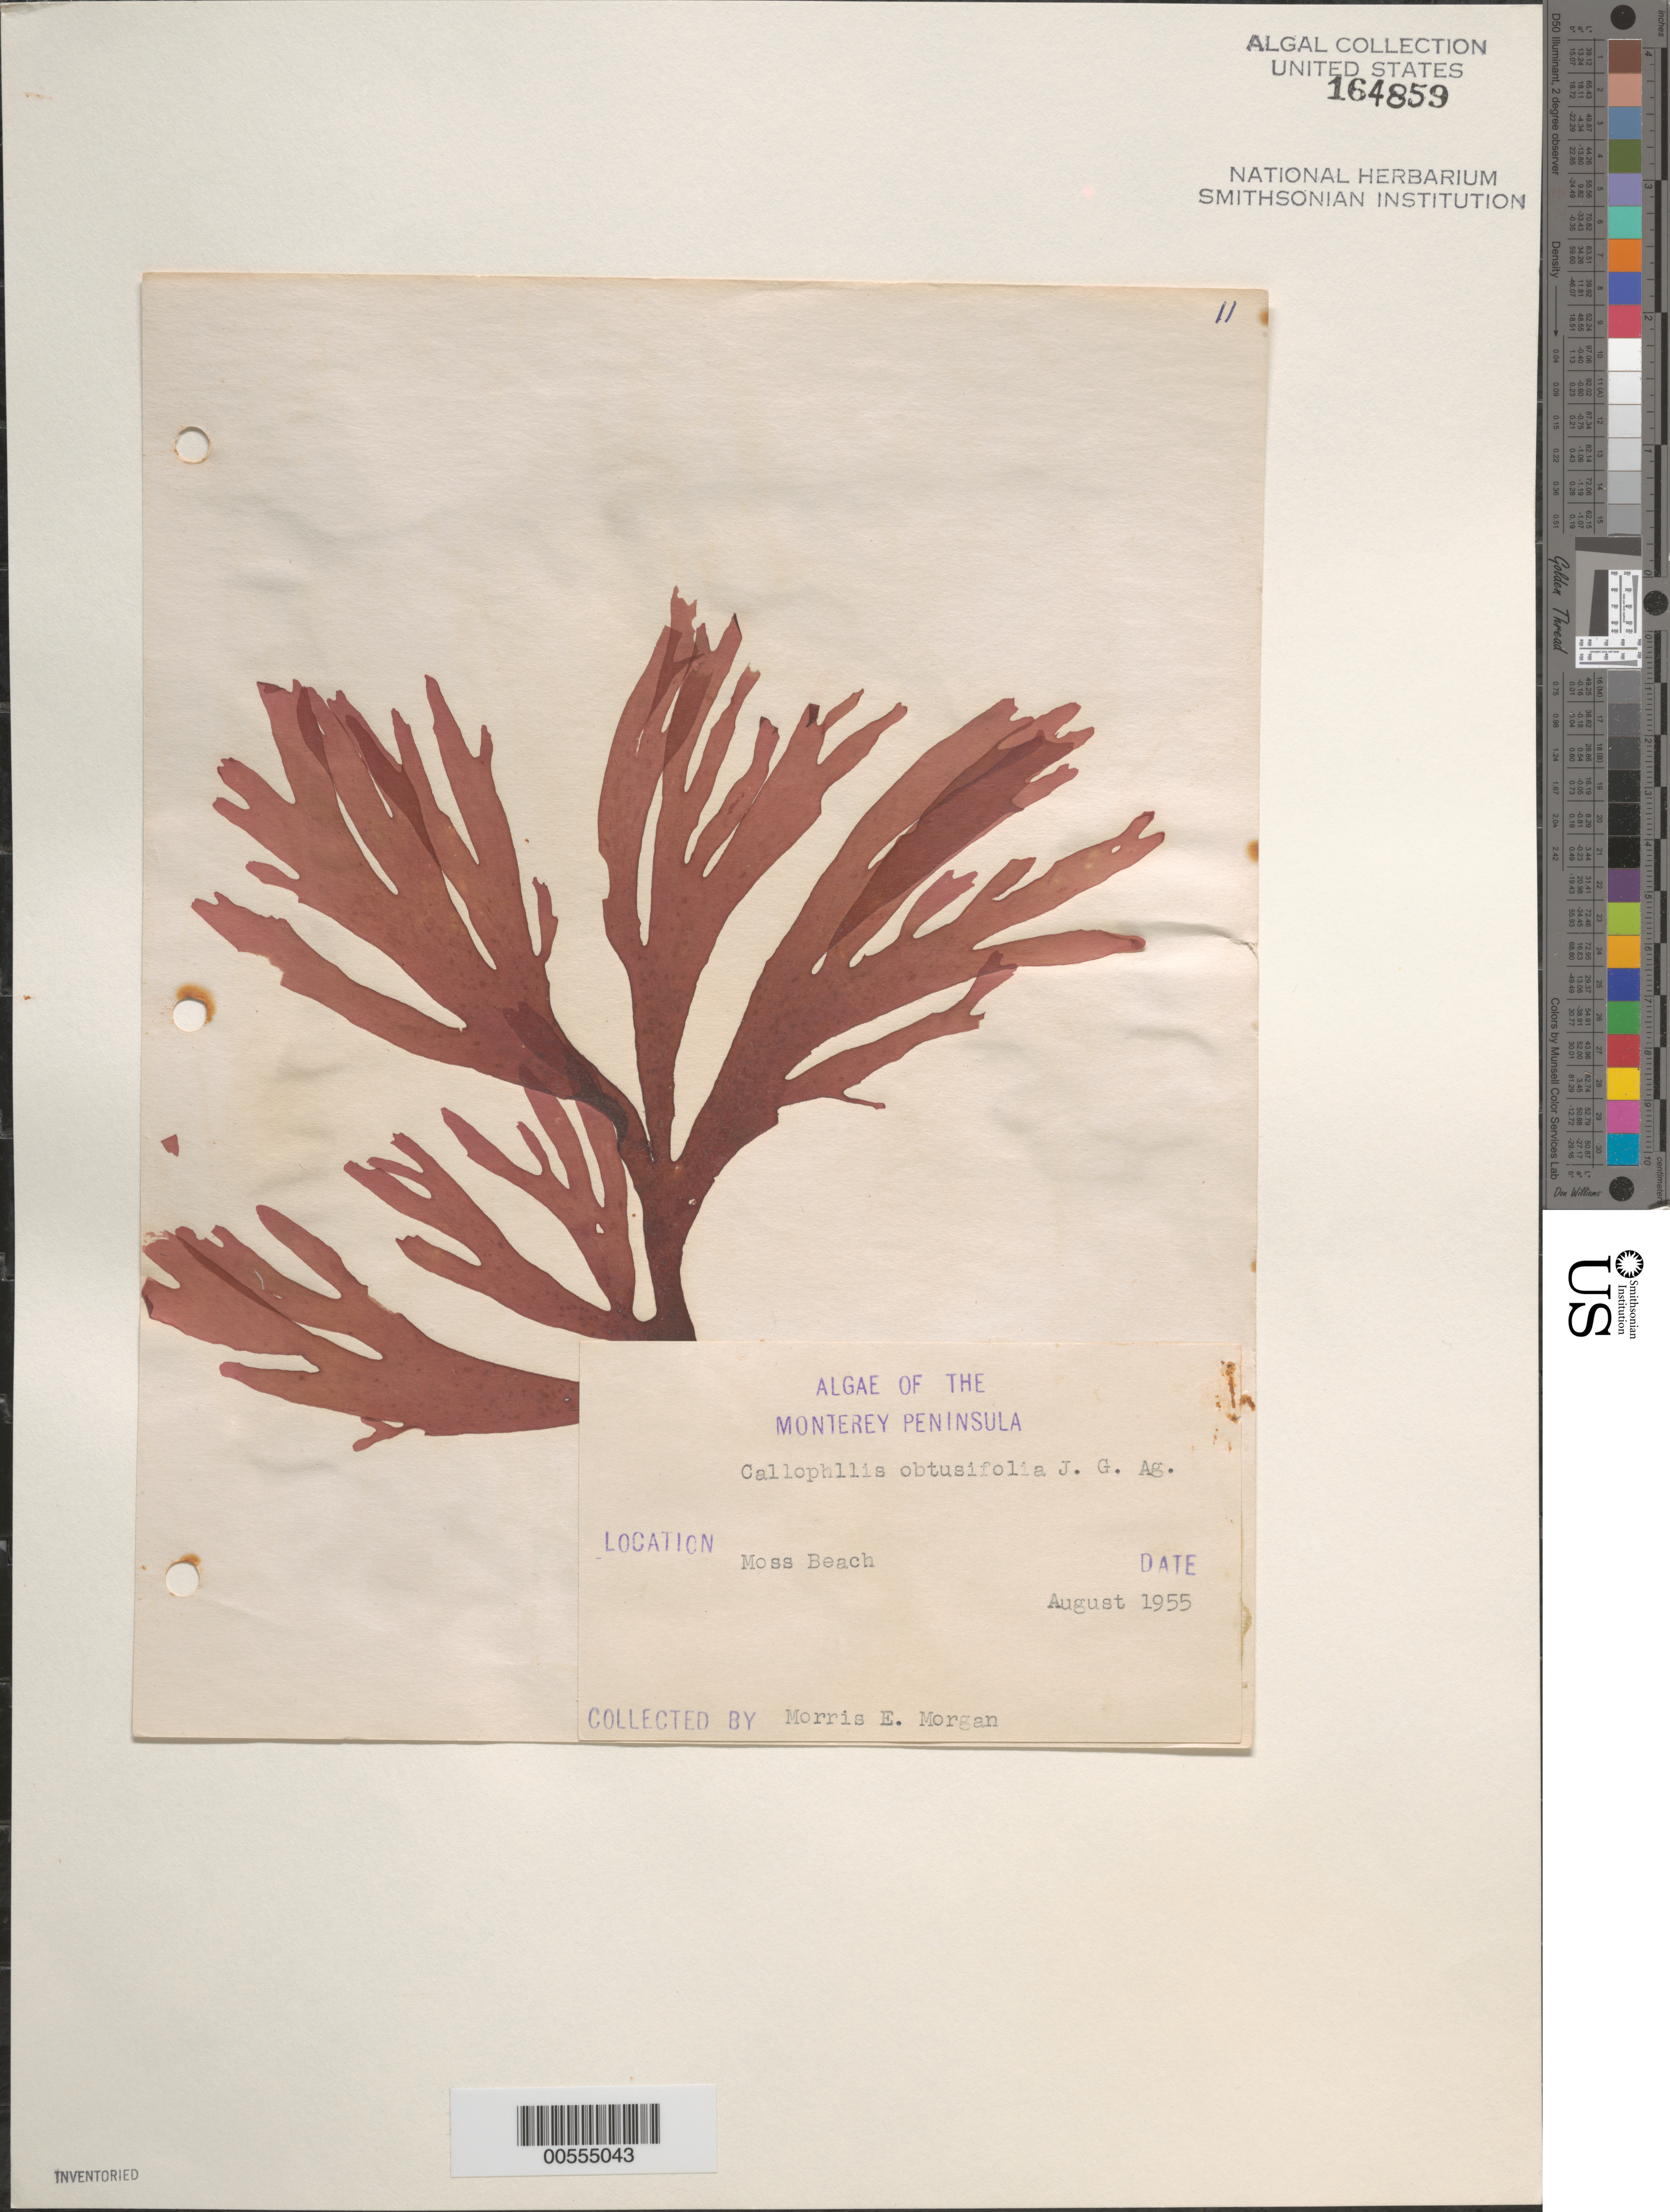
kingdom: Plantae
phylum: Rhodophyta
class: Florideophyceae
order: Gigartinales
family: Kallymeniaceae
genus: Callophyllis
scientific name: Callophyllis obtusifolia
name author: J. Agardh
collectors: M. Morgan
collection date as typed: Aug 1955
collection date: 1955-08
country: United States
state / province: California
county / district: Monterey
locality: Moss Beach, Monterey Peninsula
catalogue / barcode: US 164859